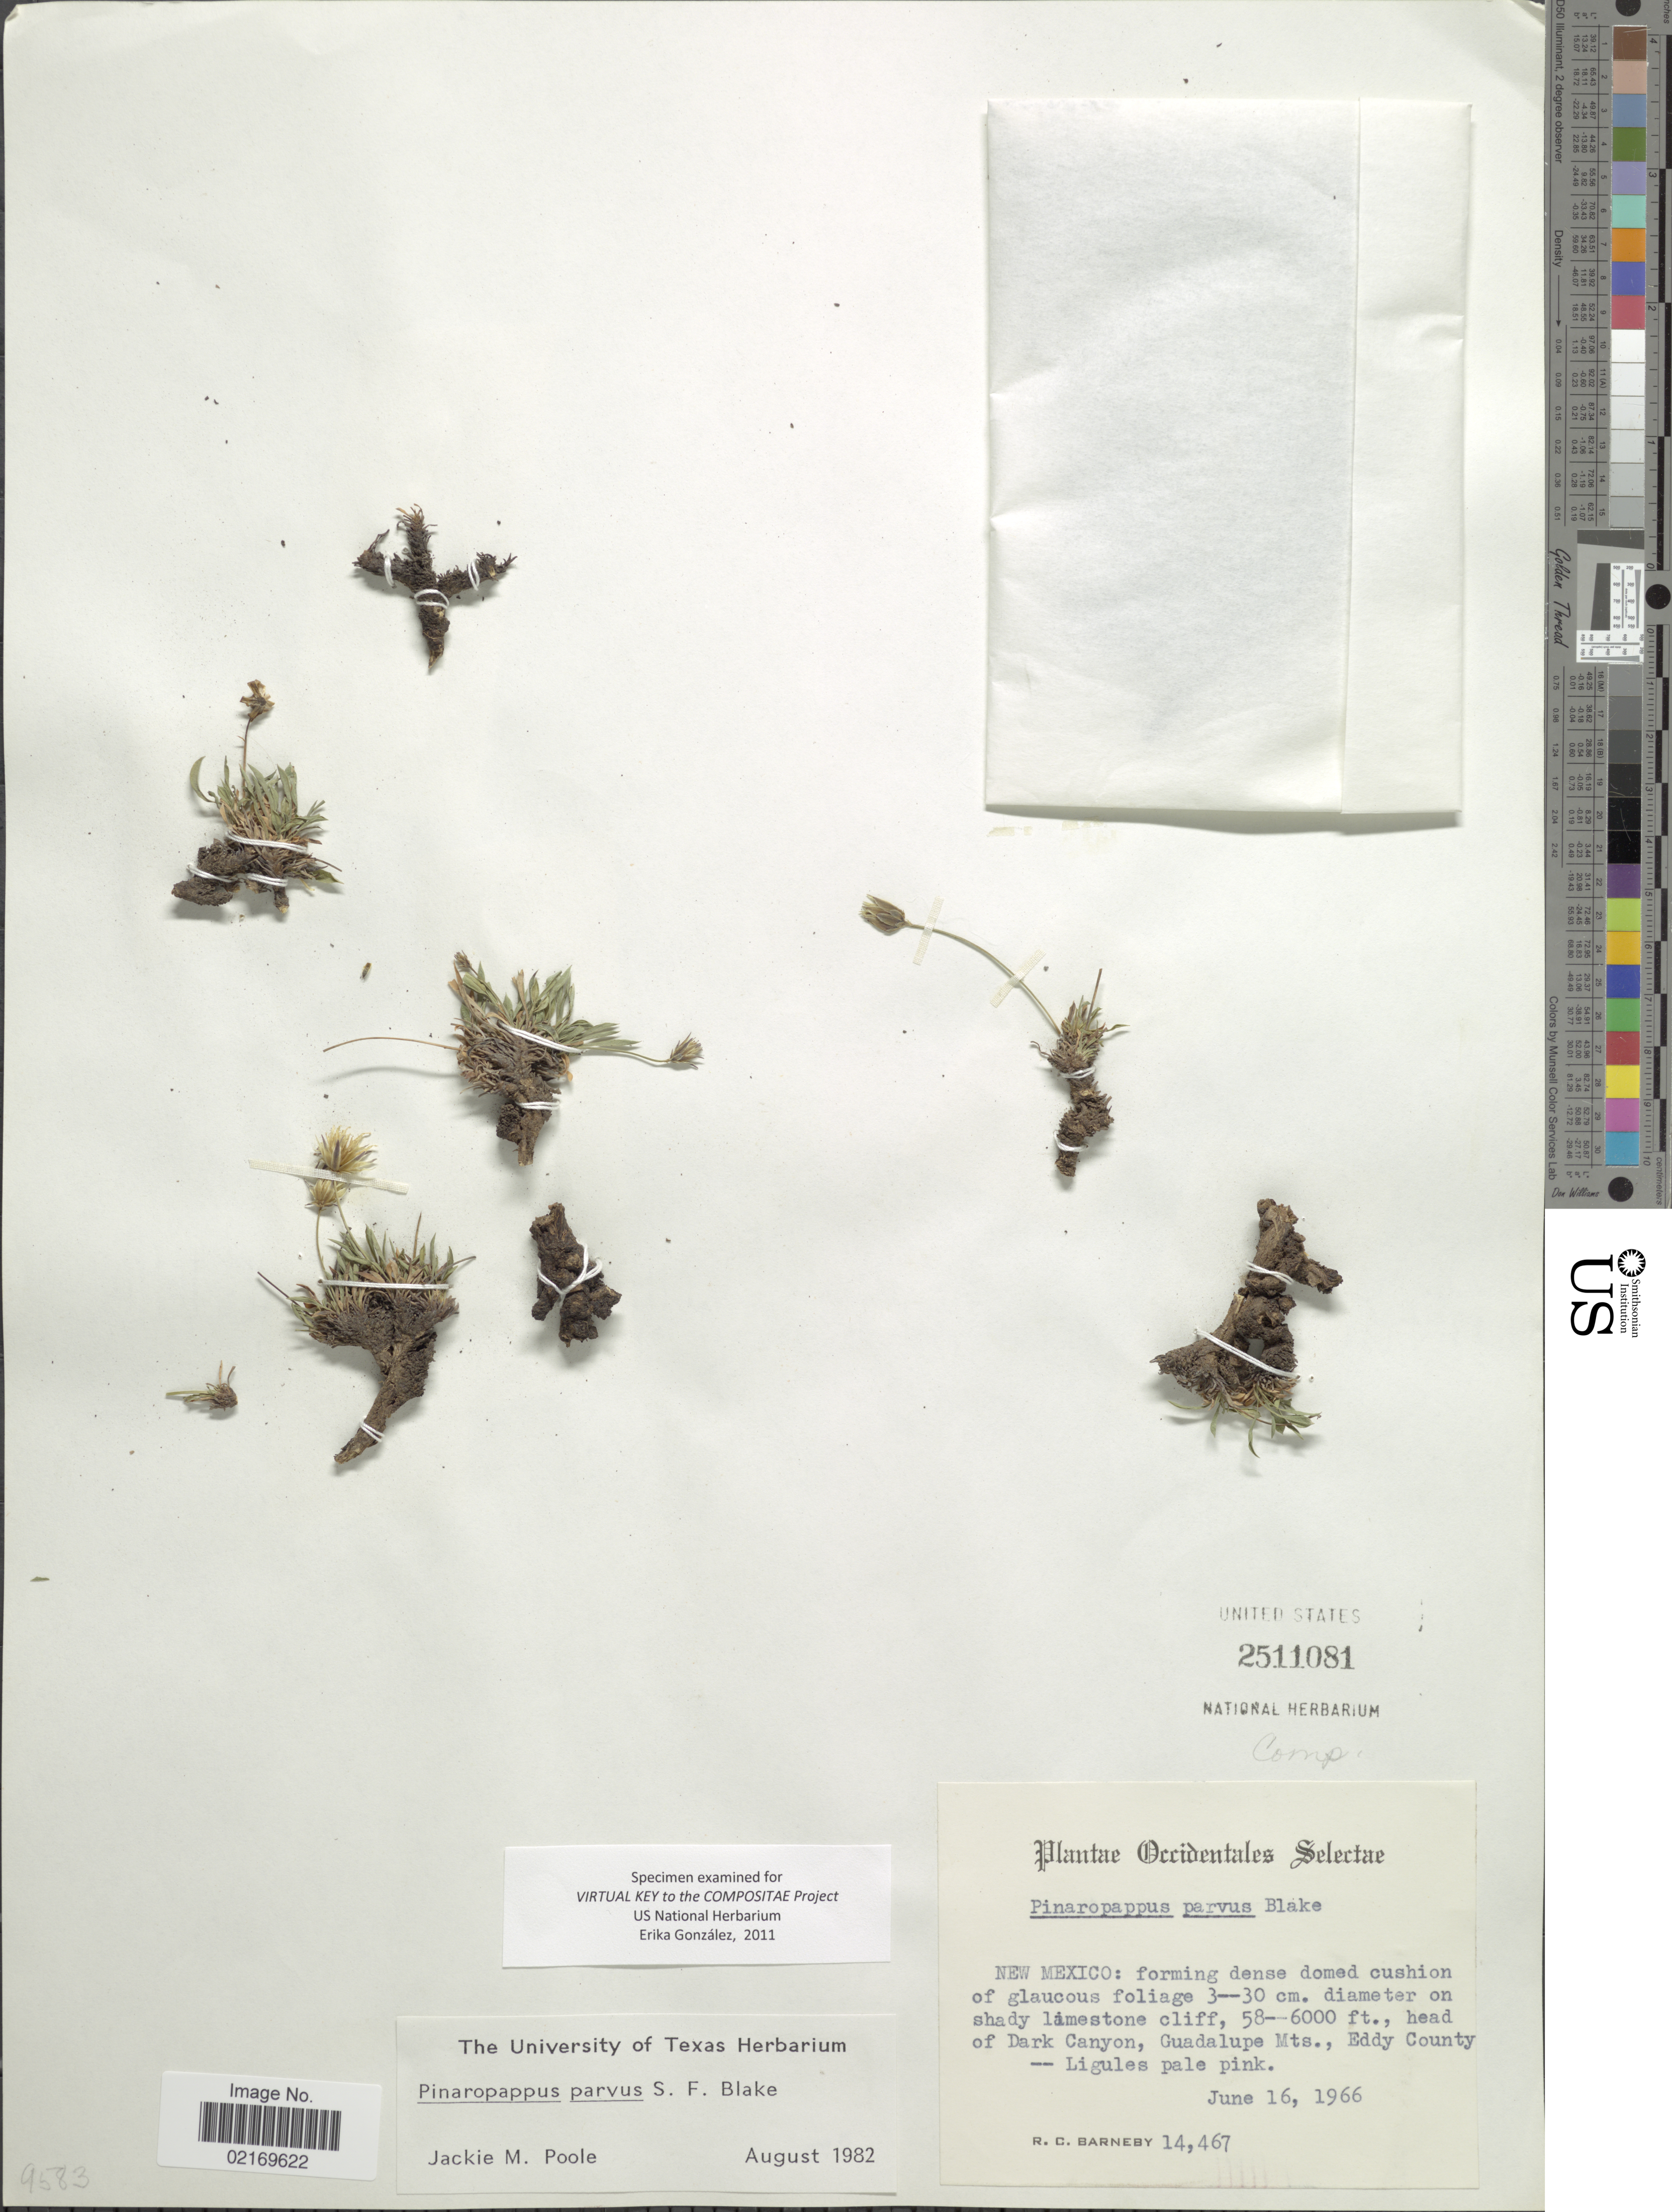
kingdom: Plantae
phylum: Tracheophyta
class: Magnoliopsida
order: Asterales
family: Asteraceae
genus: Pinaropappus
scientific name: Pinaropappus parvus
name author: S.F. Blake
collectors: R. C. Barneby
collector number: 14467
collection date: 1966-06-16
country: United States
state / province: New Mexico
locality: Head of Dark Canyon, Guadalupe Mts., Eddy County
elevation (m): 1768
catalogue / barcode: US 2511081